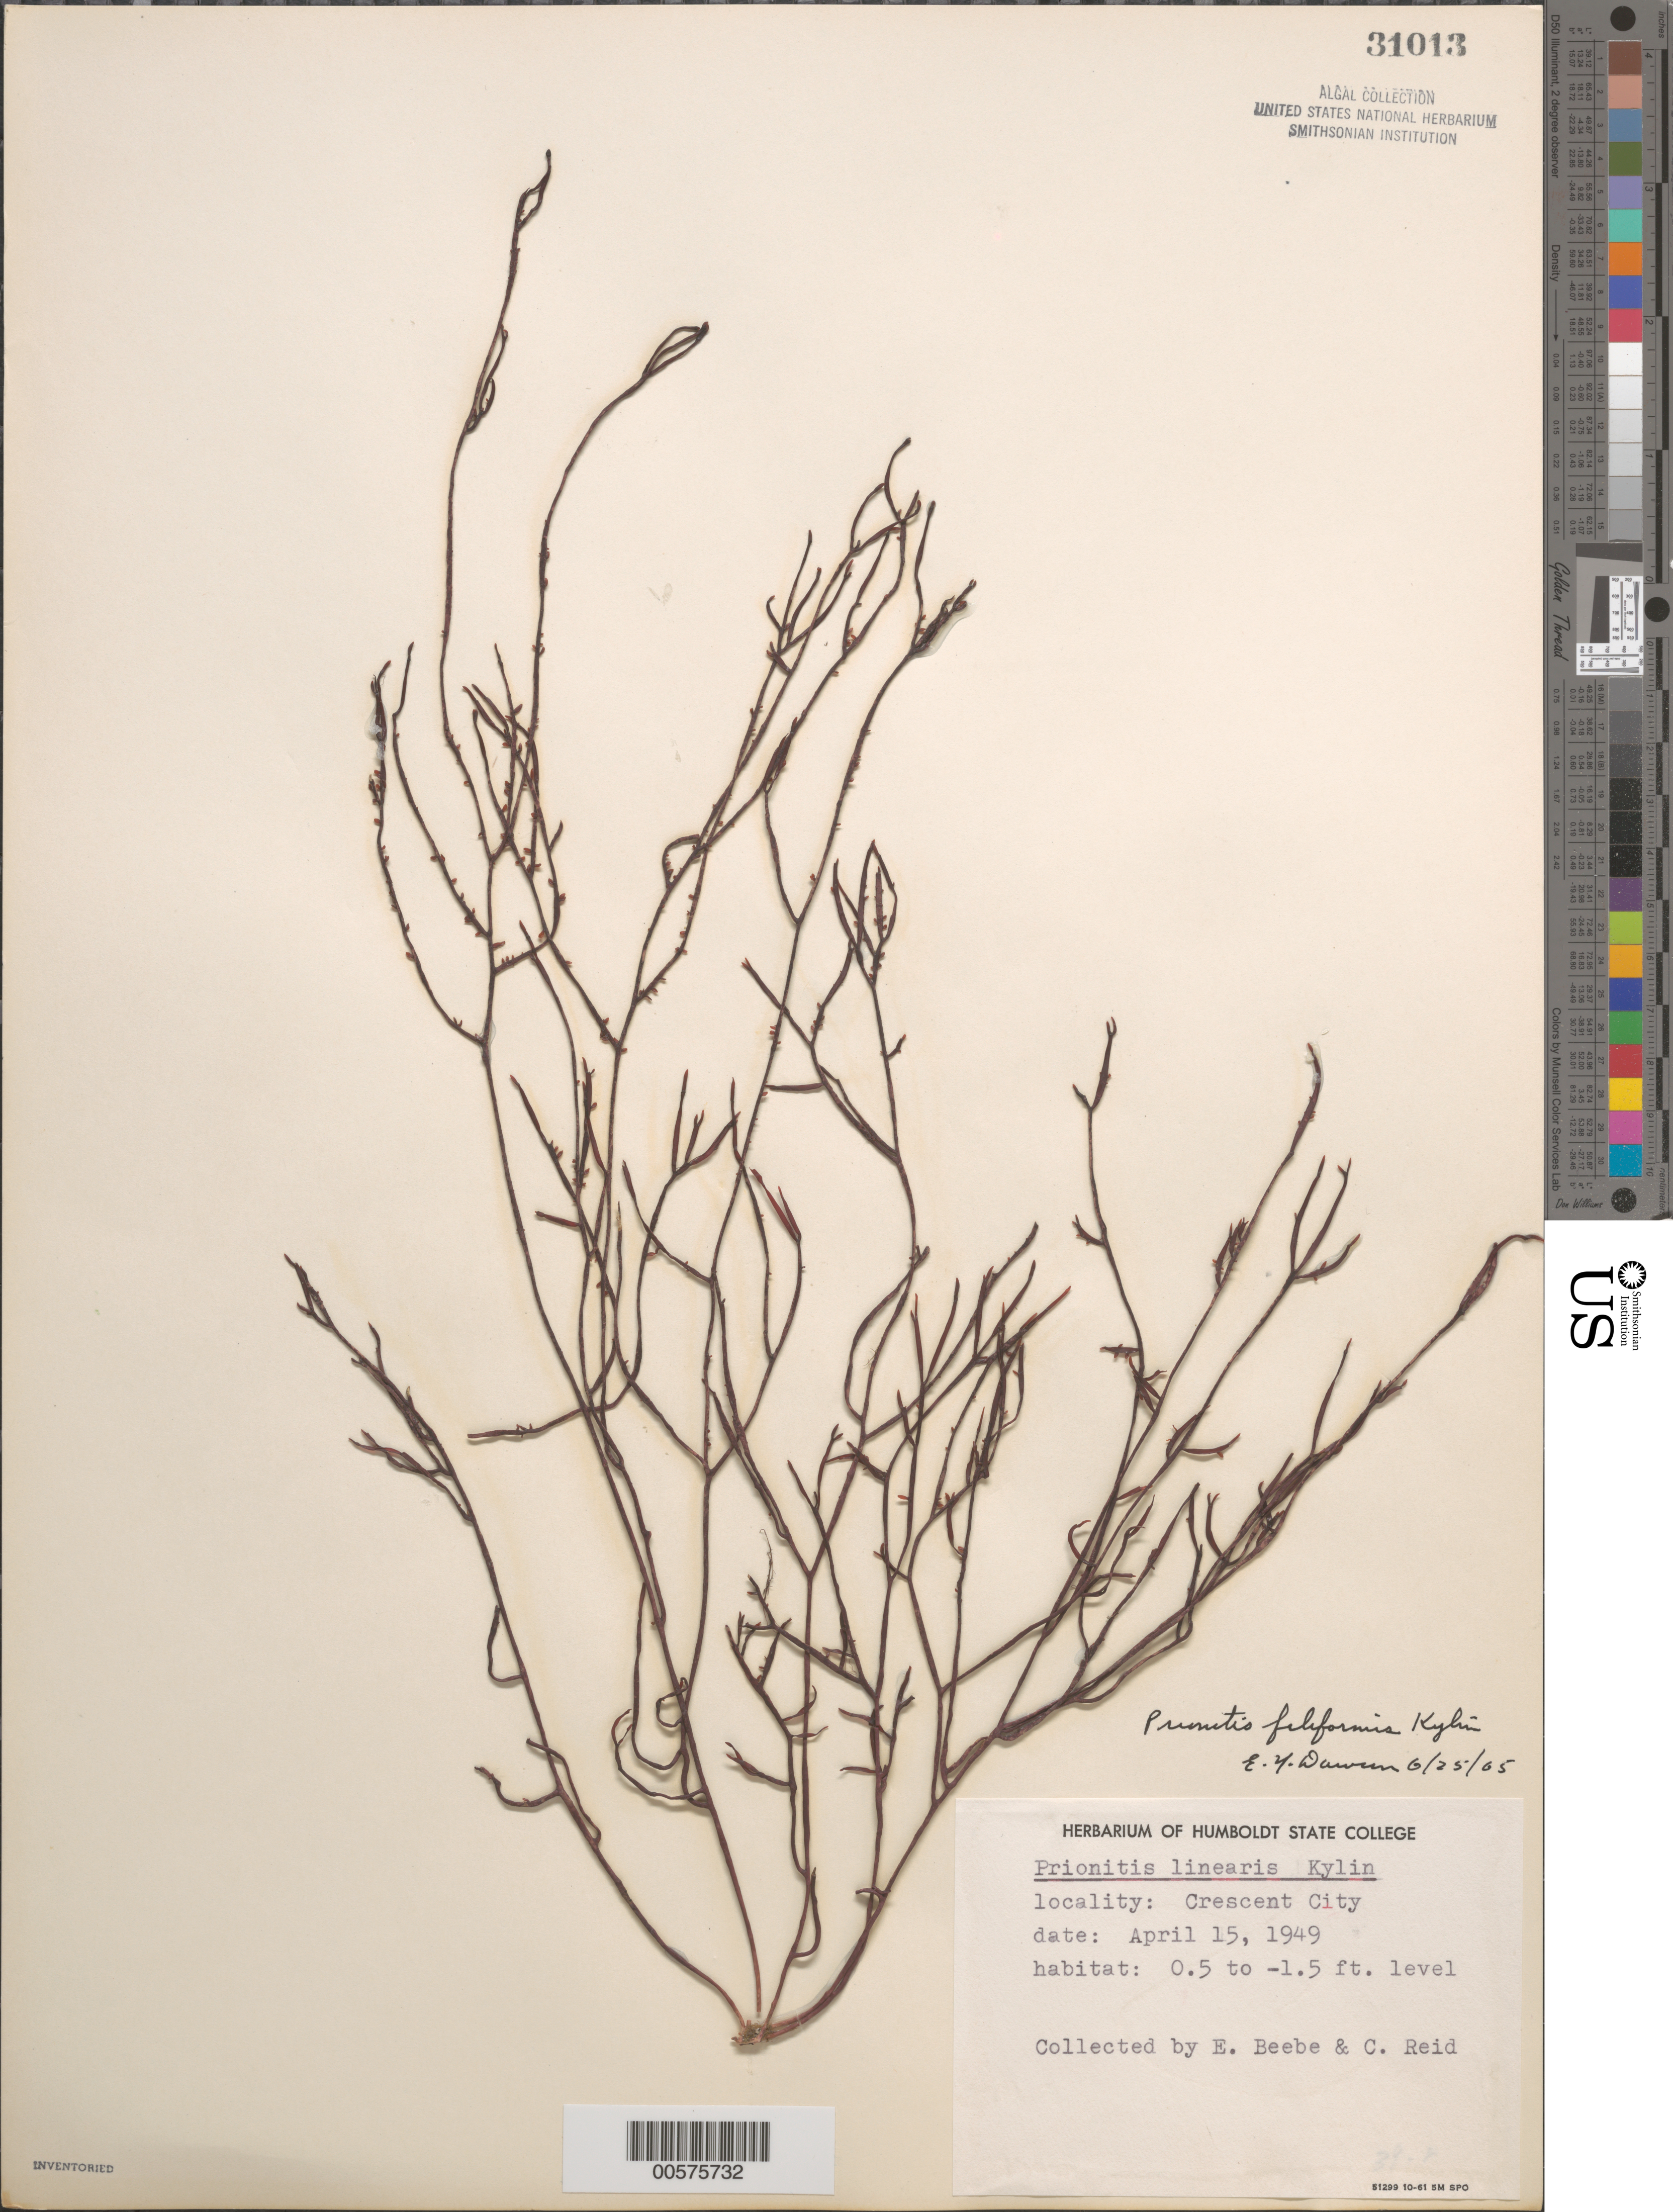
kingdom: Plantae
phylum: Rhodophyta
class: Florideophyceae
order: Halymeniales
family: Halymeniaceae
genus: Prionitis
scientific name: Prionitis filiformis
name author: Kylin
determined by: Dawson, E. Y.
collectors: E. Beebe & C. Reid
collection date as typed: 15 Apr 1949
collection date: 1949-04-15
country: United States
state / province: California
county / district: Del Norte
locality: Crescent City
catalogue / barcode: US 31013